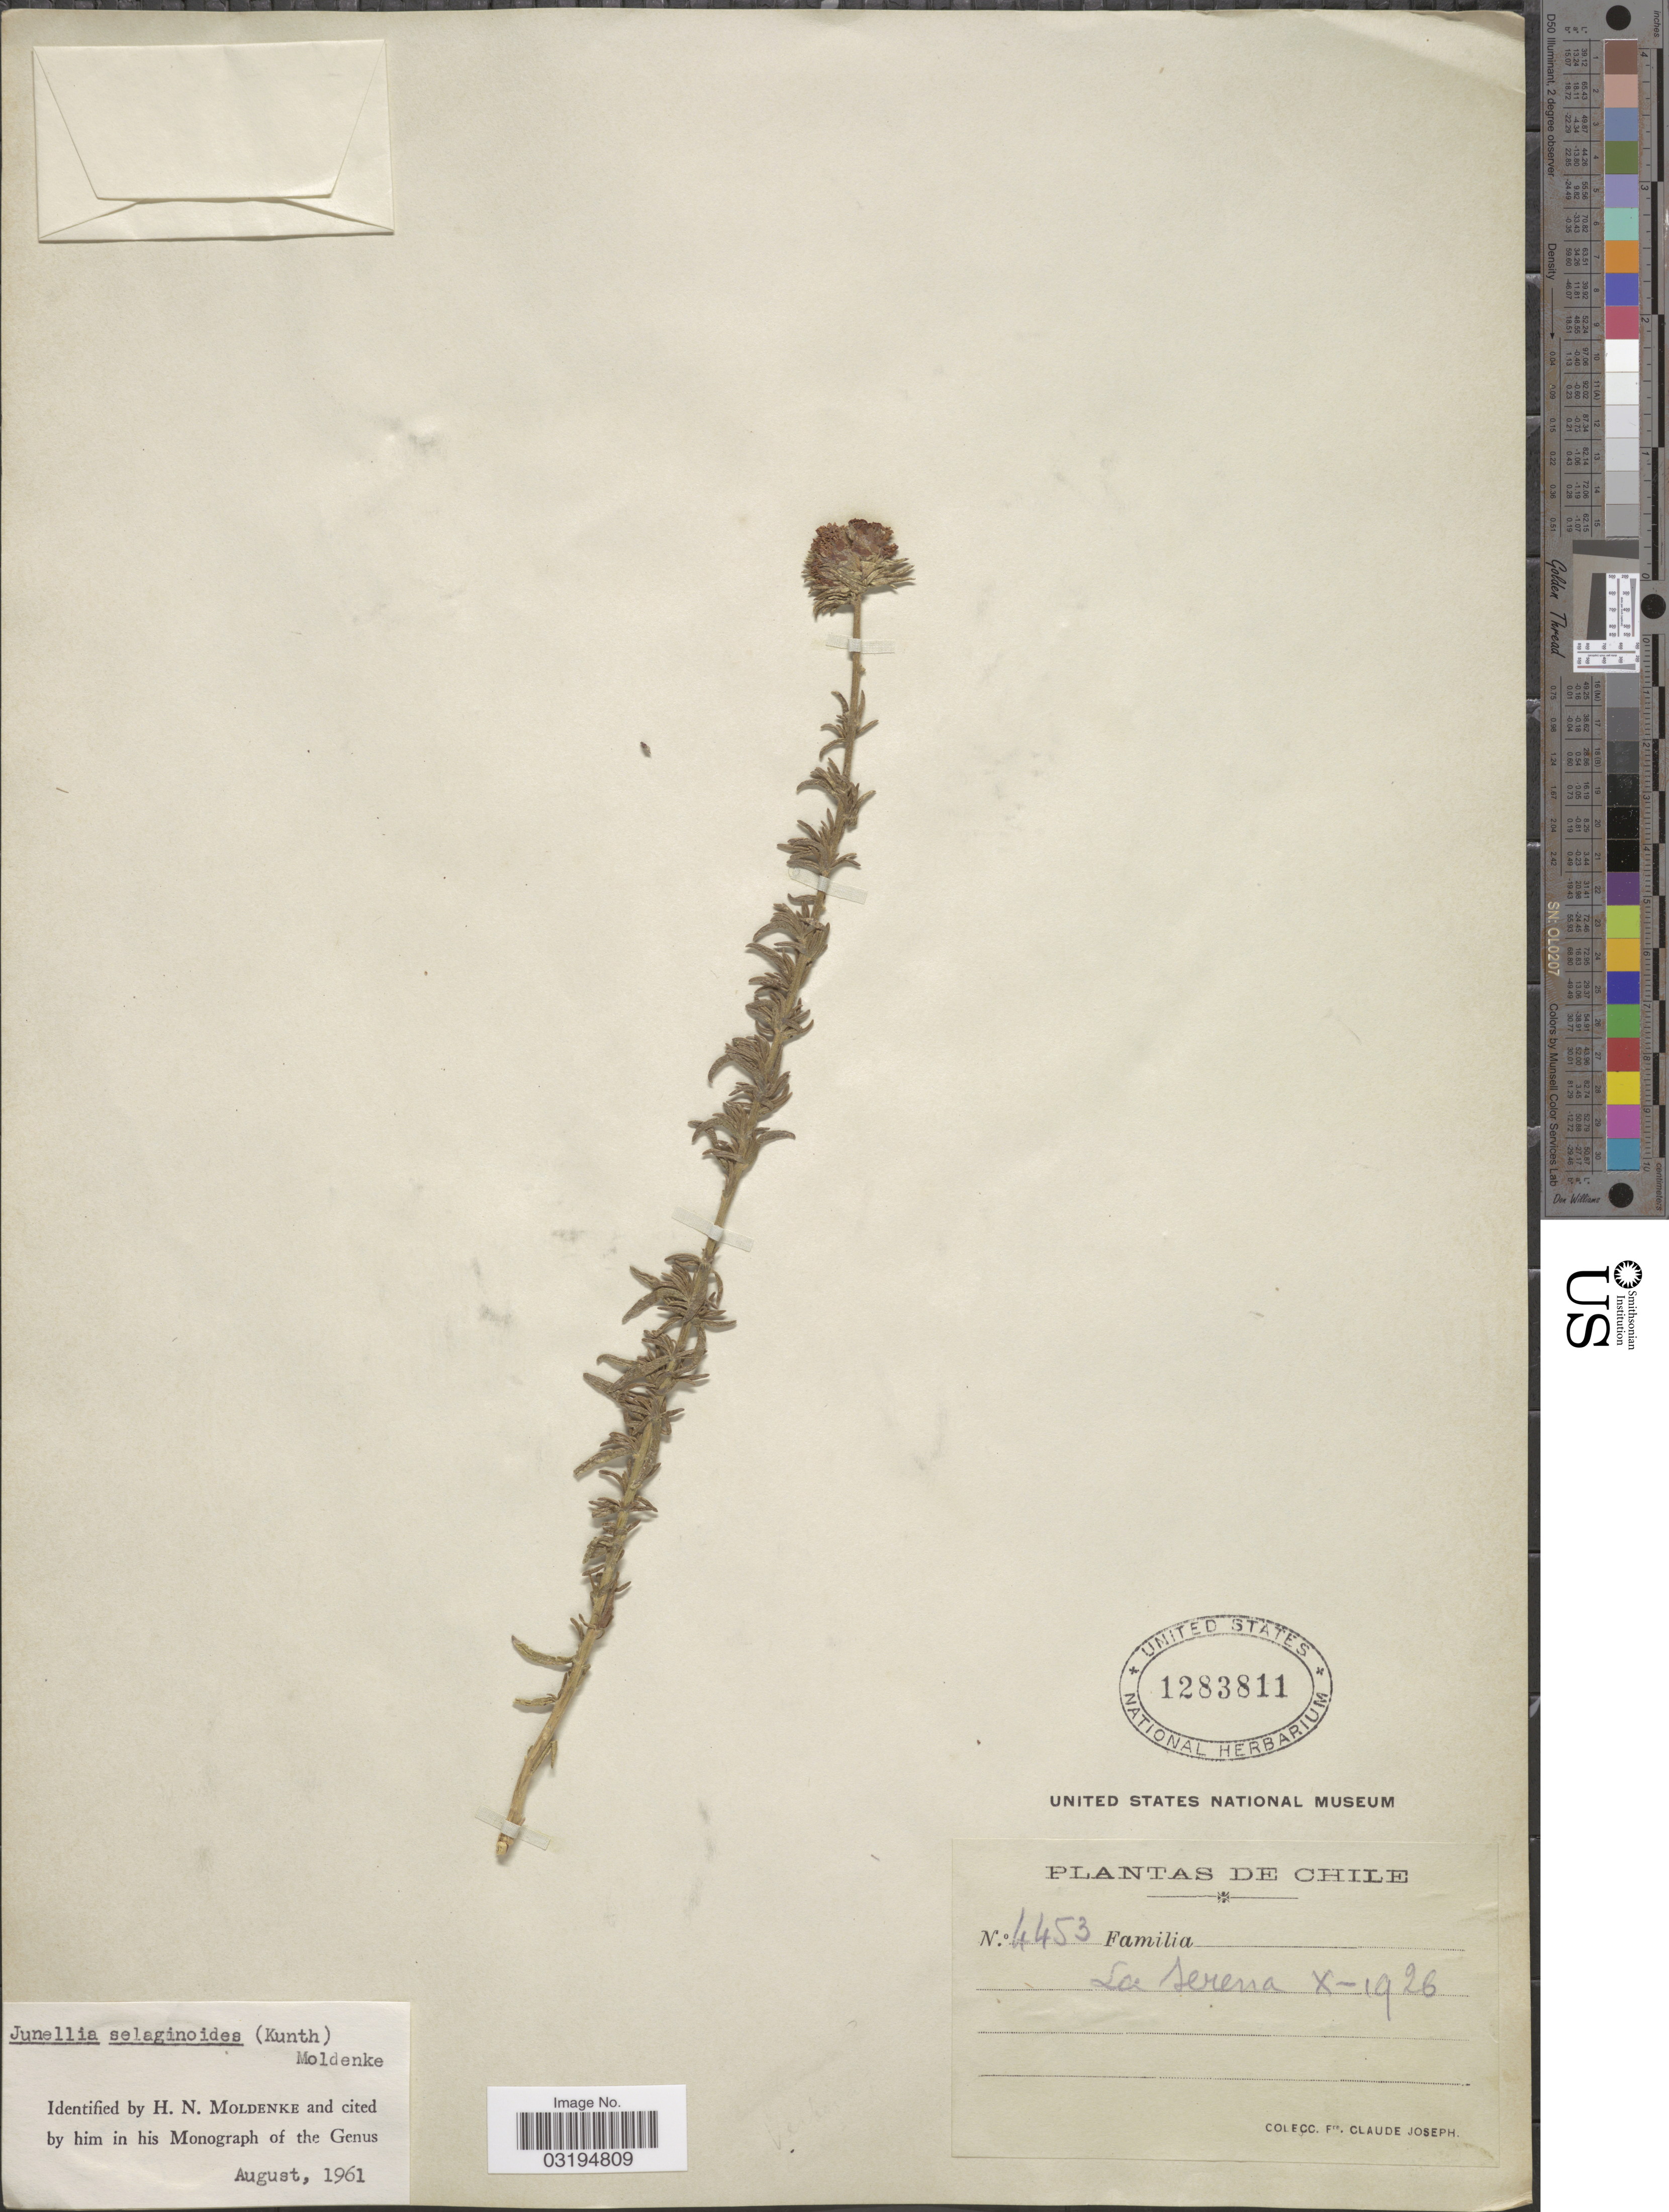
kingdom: Plantae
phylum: Tracheophyta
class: Magnoliopsida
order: Lamiales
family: Verbenaceae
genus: Junellia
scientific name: Junellia selaginoides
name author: (Kunth ex Walp.) Moldenke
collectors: Bro. Claude-Joseph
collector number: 4453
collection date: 1926-10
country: Chile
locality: La Serena.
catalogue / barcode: US 1283811